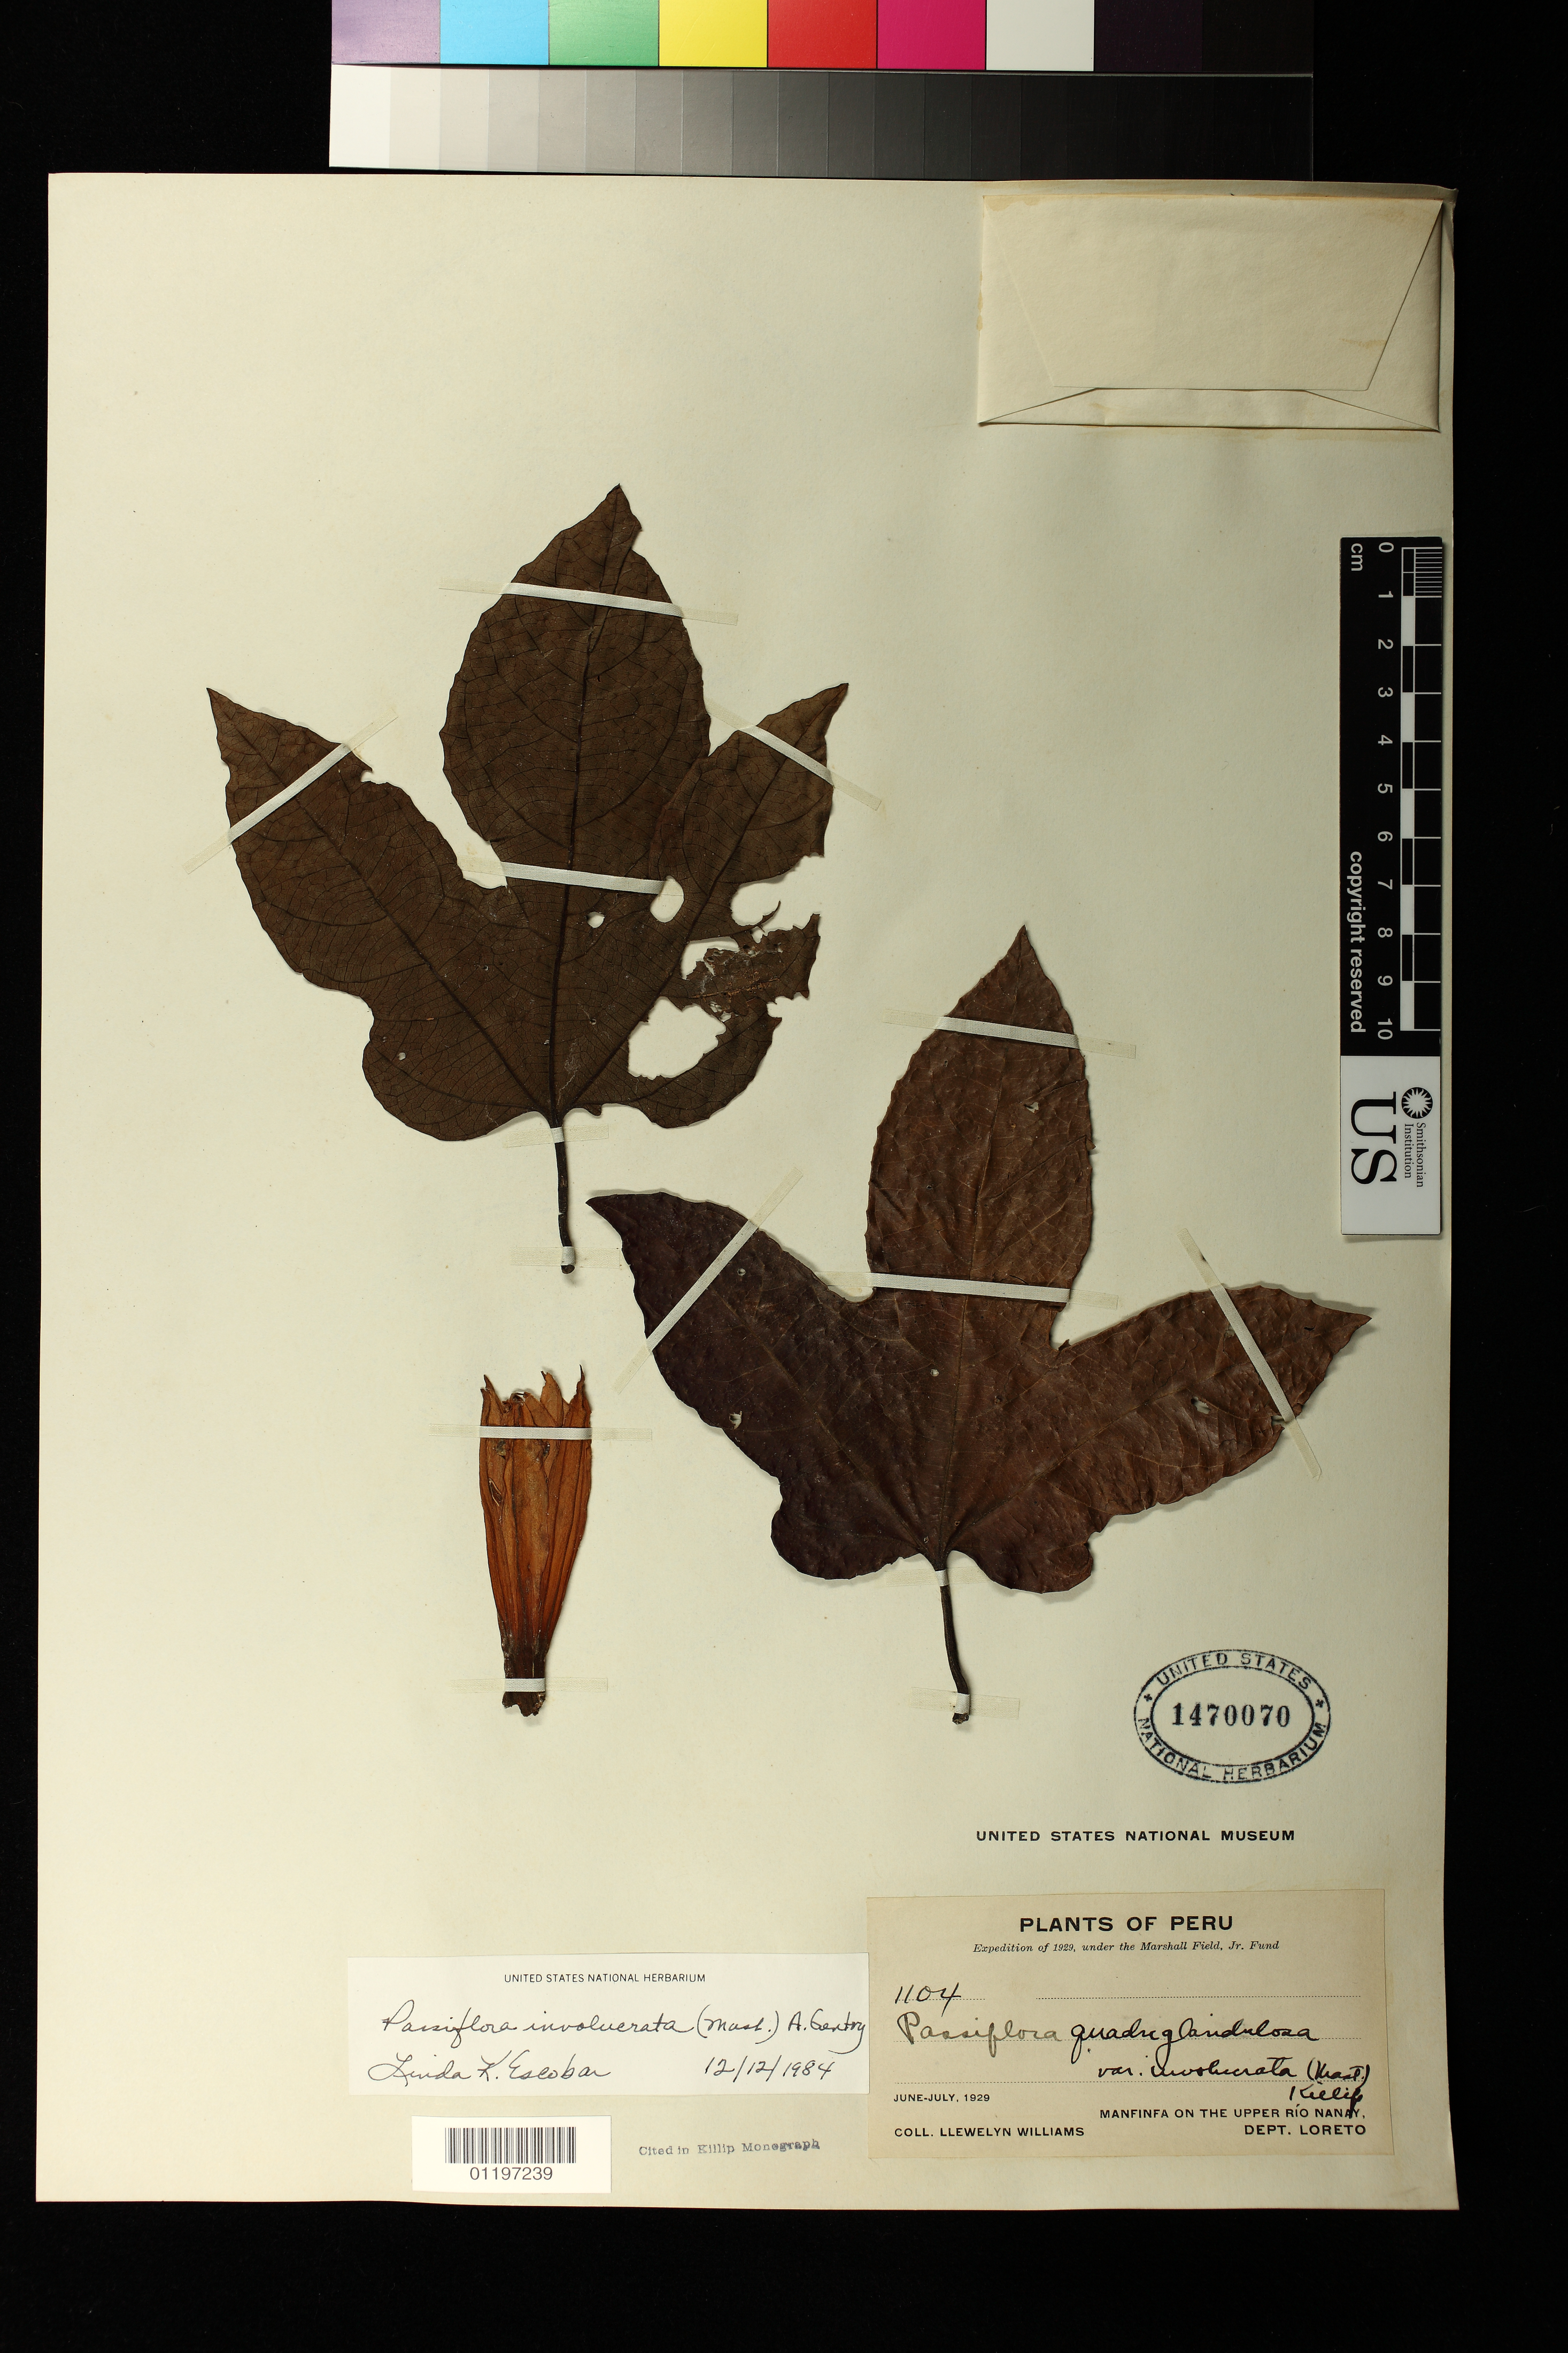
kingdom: Plantae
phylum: Tracheophyta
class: Magnoliopsida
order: Malpighiales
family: Passifloraceae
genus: Passiflora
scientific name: Passiflora involucellata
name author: Harms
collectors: Ll. Williams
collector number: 1104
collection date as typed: Jun 1929 to -- Jul 1929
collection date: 1929-06/1929-07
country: Peru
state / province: Loreto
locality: Manfinfa on the upper rio nanay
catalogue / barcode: US 1470070